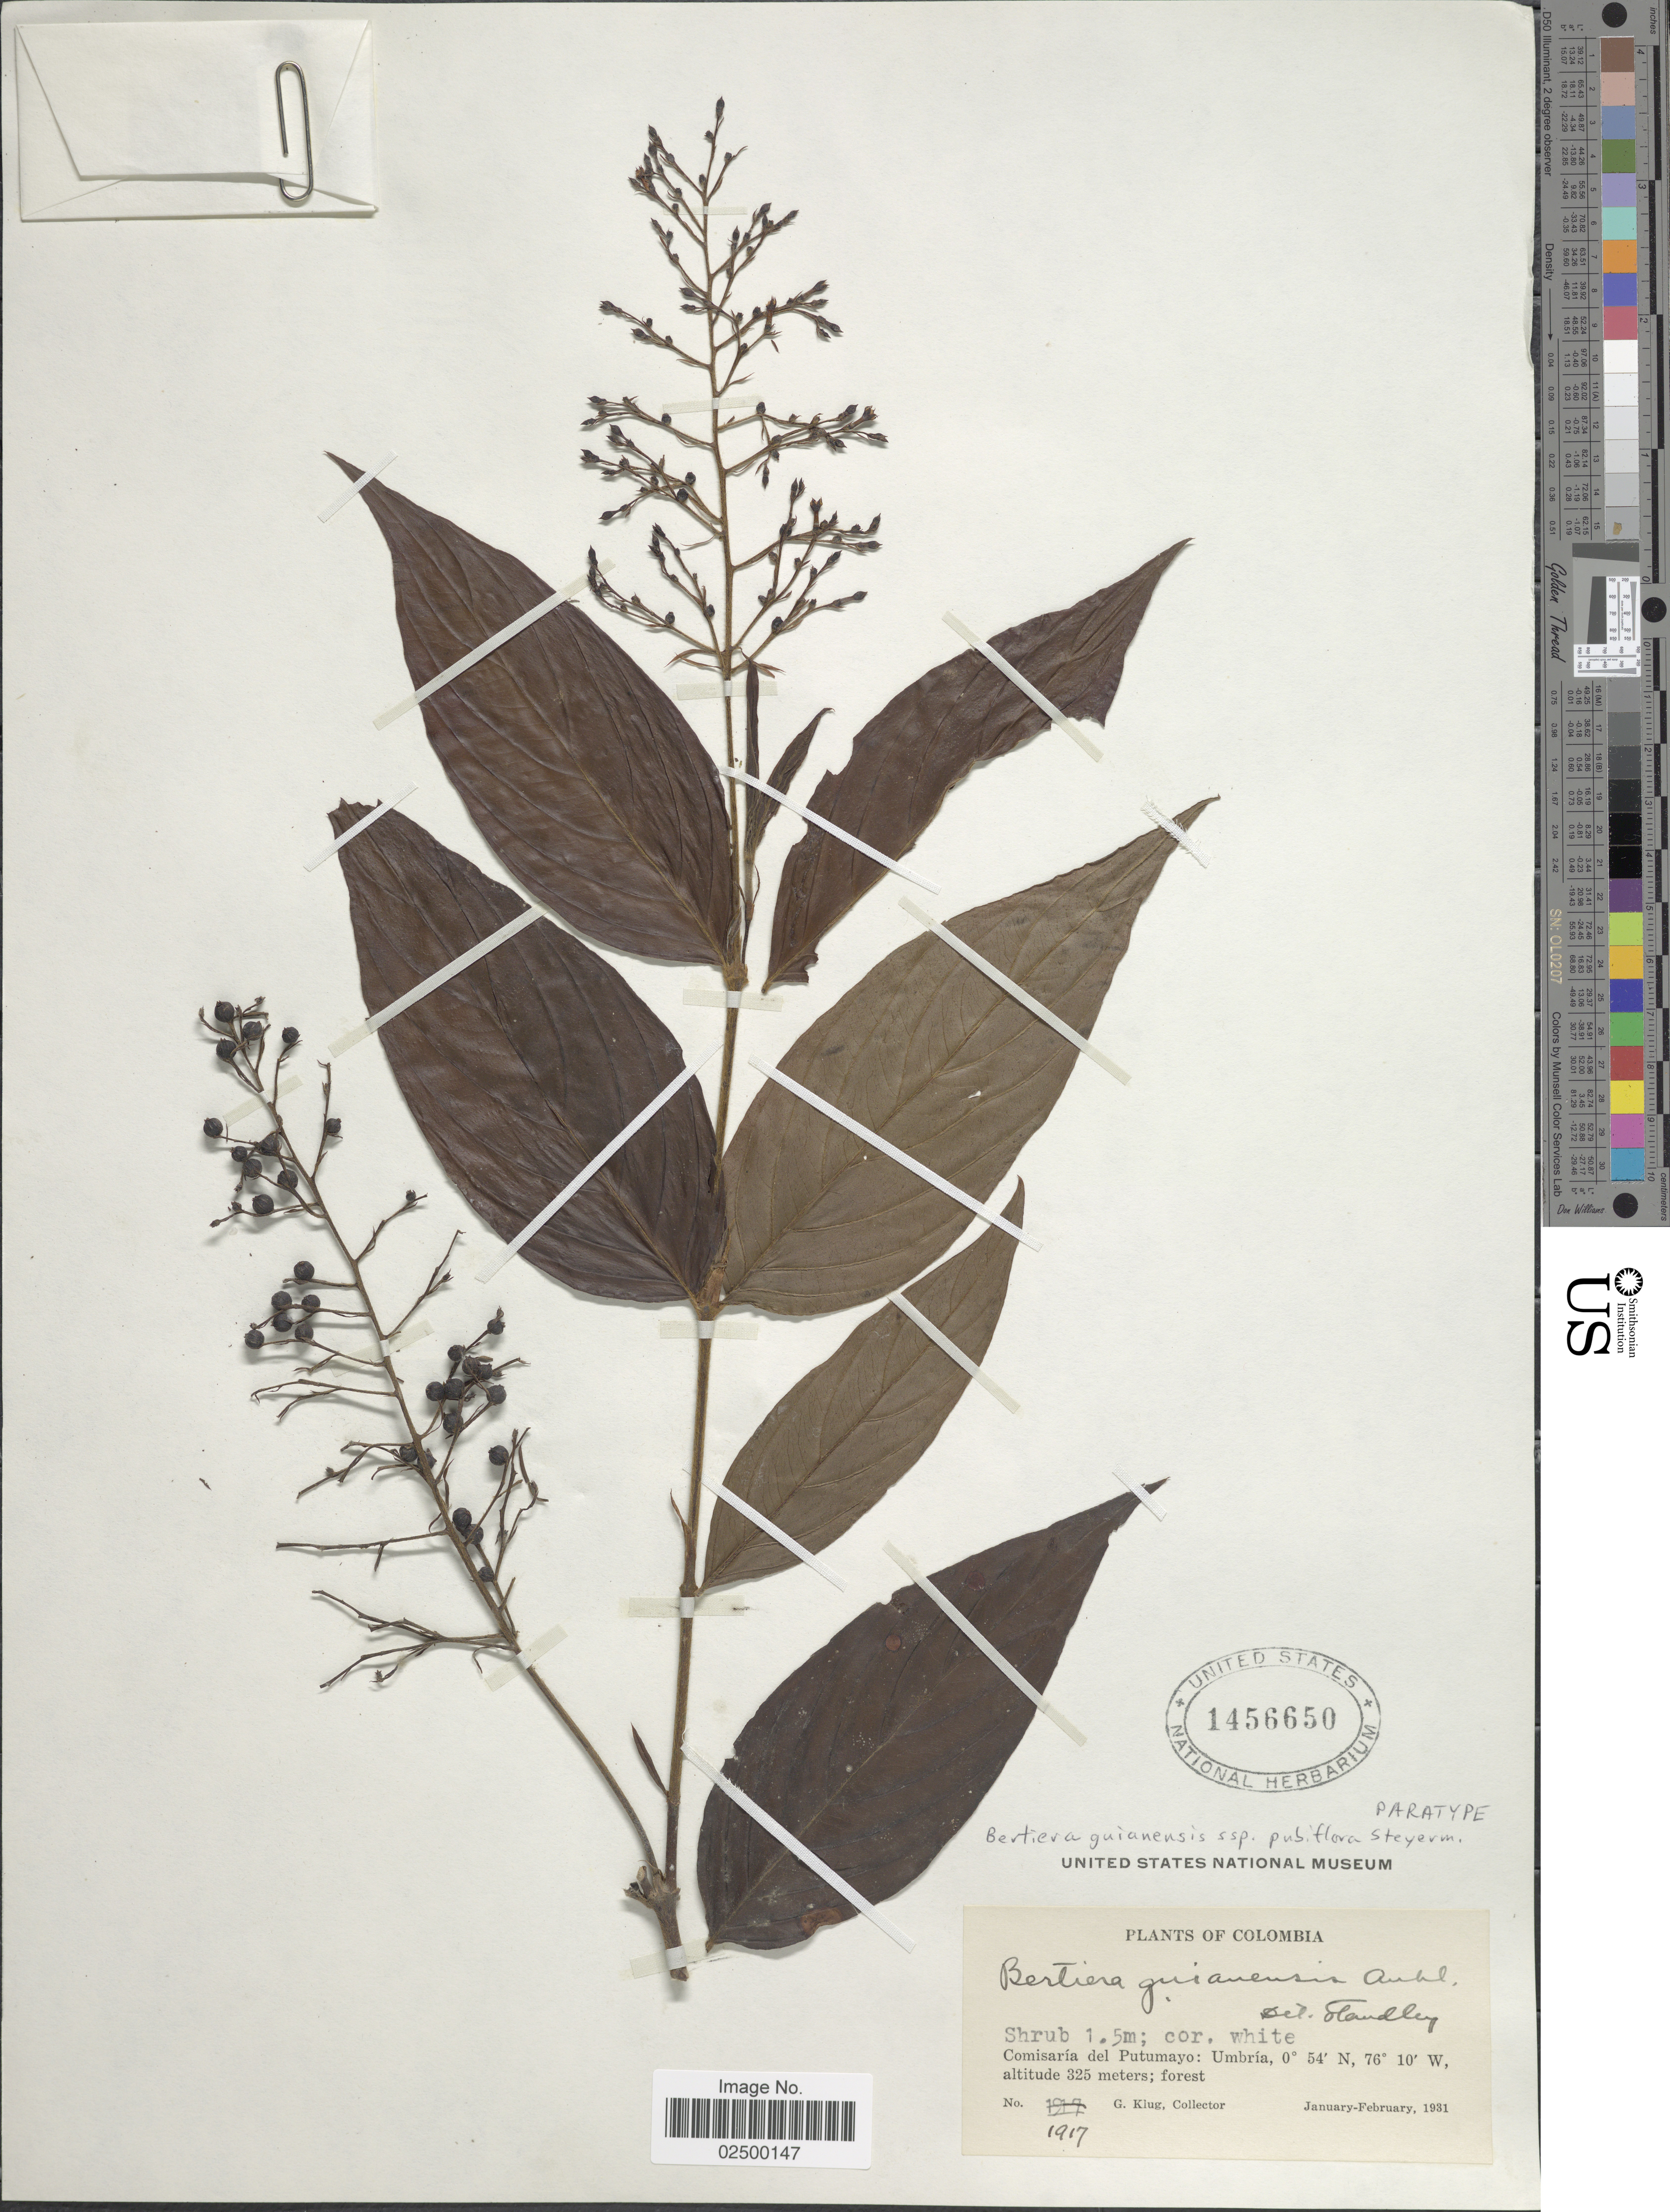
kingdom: Plantae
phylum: Tracheophyta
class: Magnoliopsida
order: Gentianales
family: Rubiaceae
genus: Bertiera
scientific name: Bertiera guianensis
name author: Aubl.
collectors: G. Klug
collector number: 1917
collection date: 1931-01/1931-02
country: Colombia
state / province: Putumayo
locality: Comisaria del Putumayo: Umbria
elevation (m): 325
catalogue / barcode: US 1456650